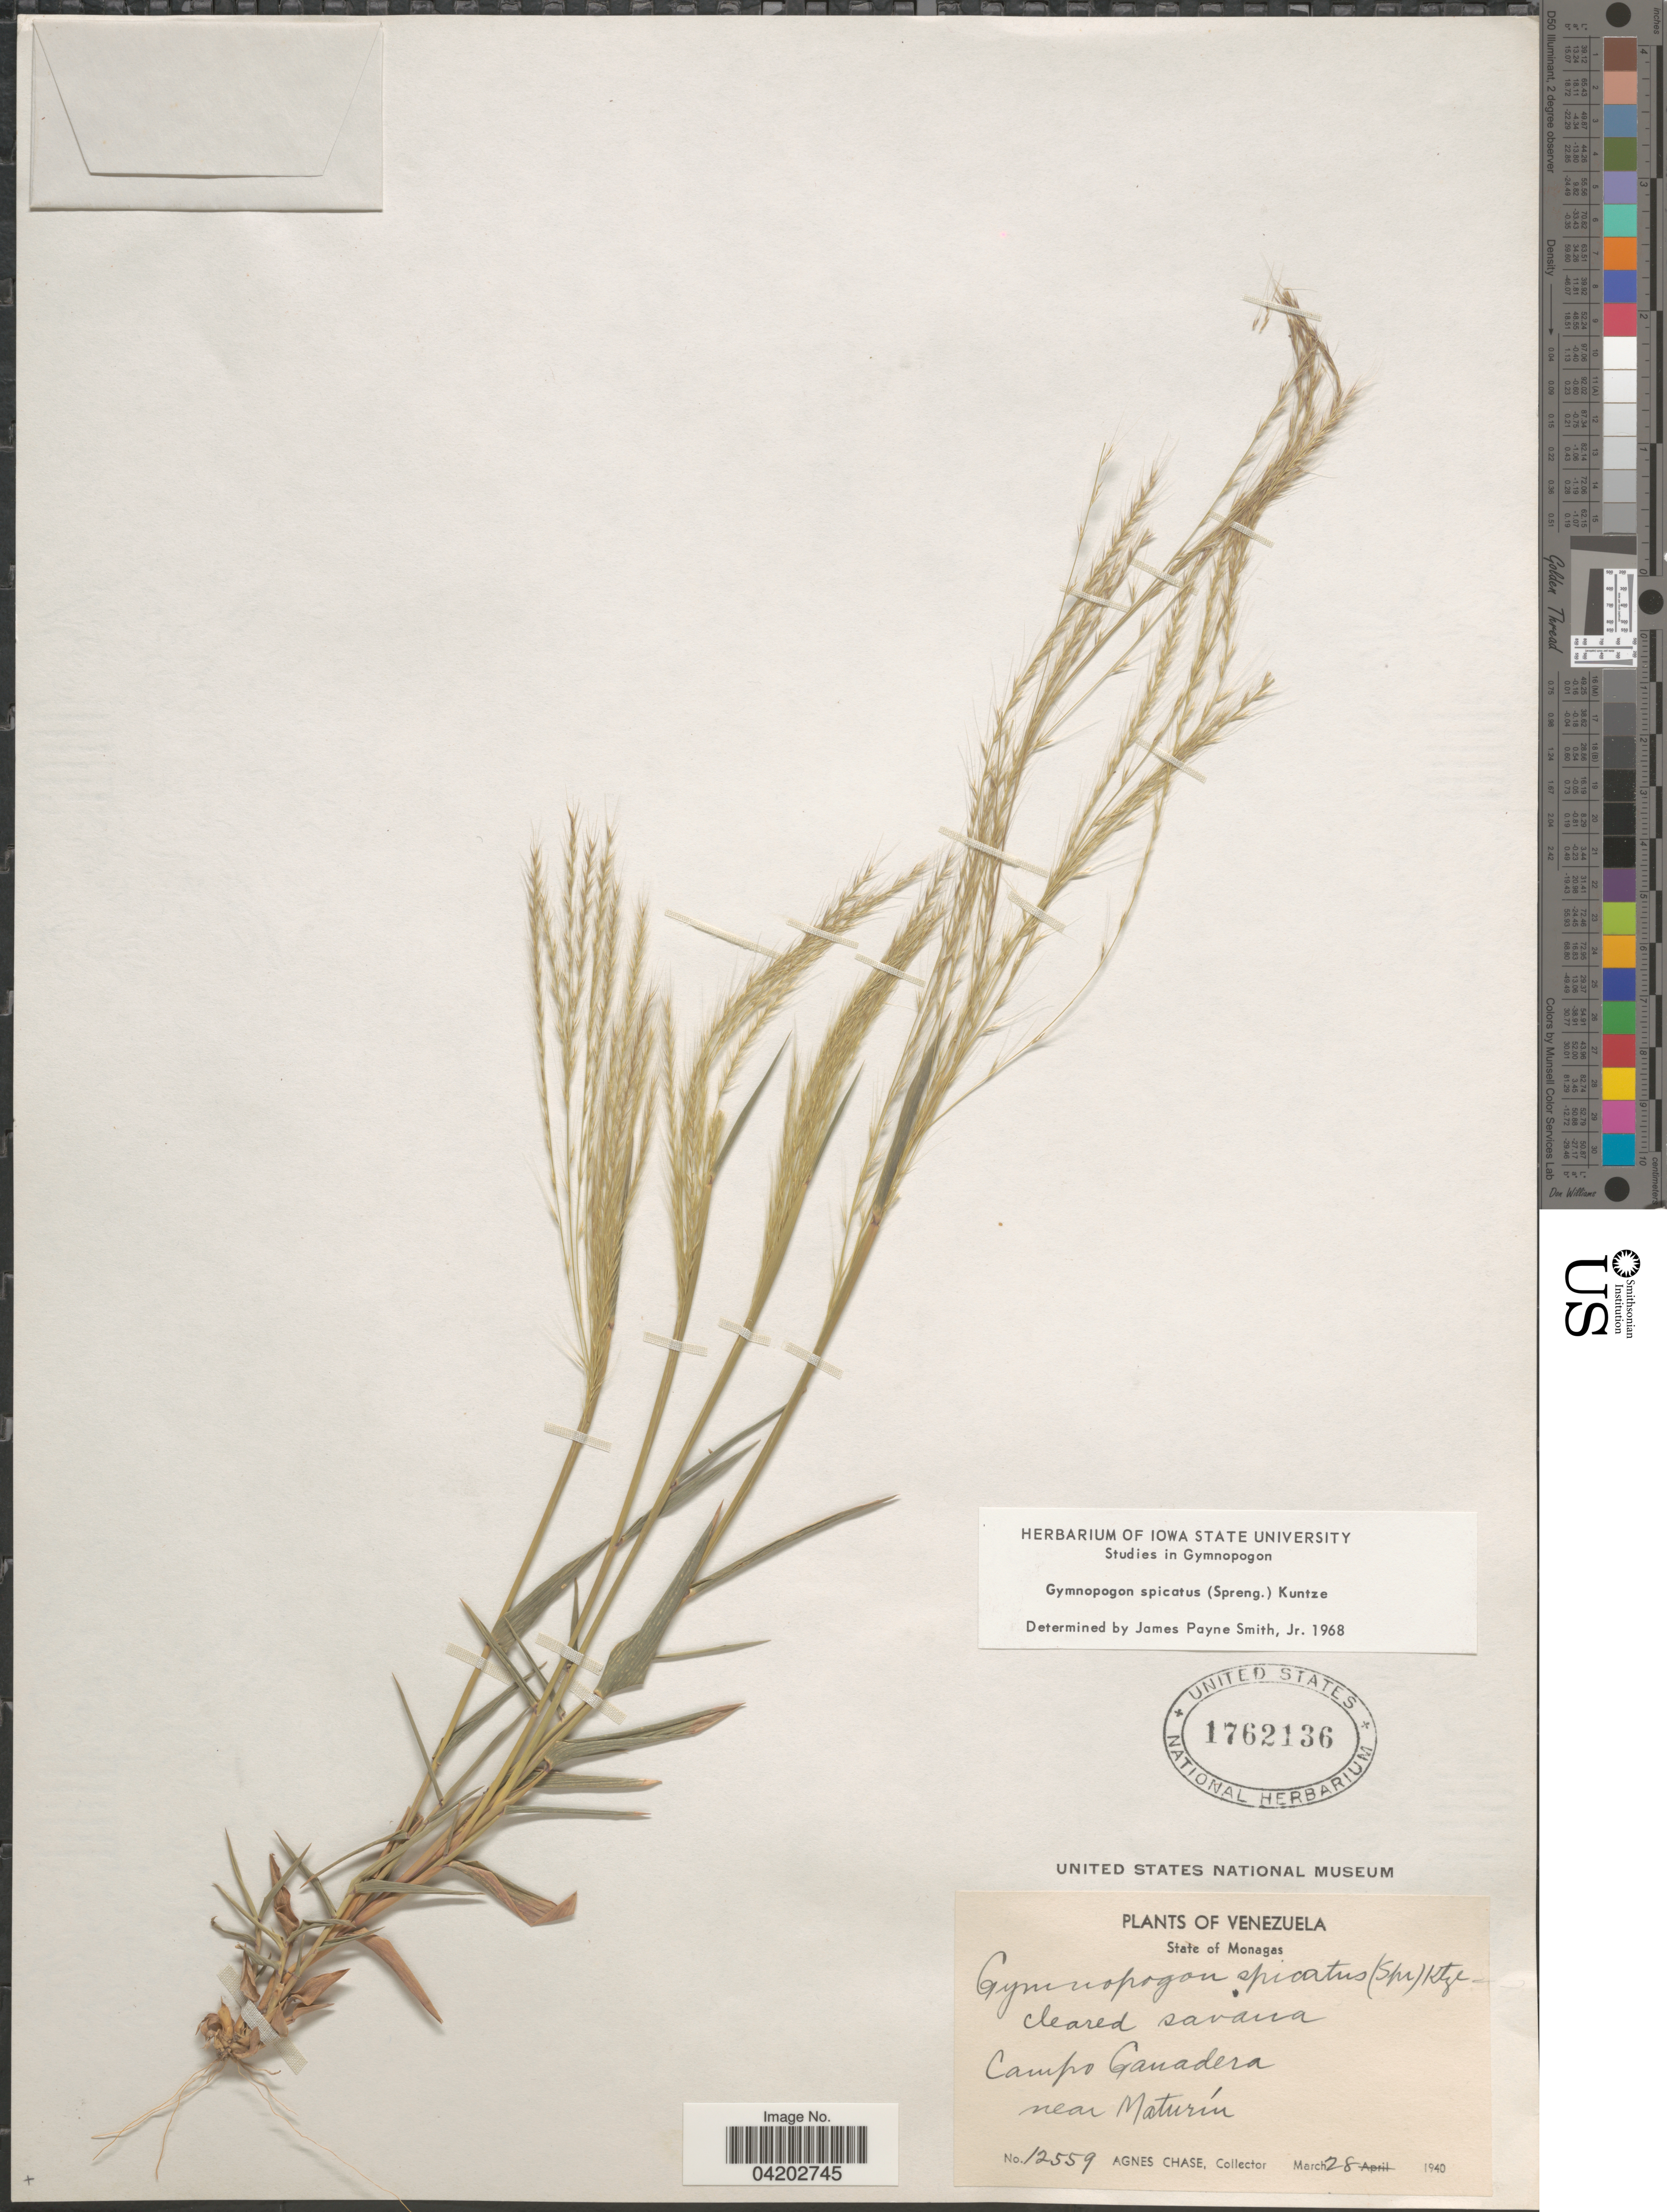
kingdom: Plantae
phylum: Tracheophyta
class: Liliopsida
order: Poales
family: Poaceae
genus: Gymnopogon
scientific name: Gymnopogon spicatus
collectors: A. Chase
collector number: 12559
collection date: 1940-03-28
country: Venezuela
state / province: Monagas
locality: Campo Ganadera near Maturín.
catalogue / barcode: US 1762136